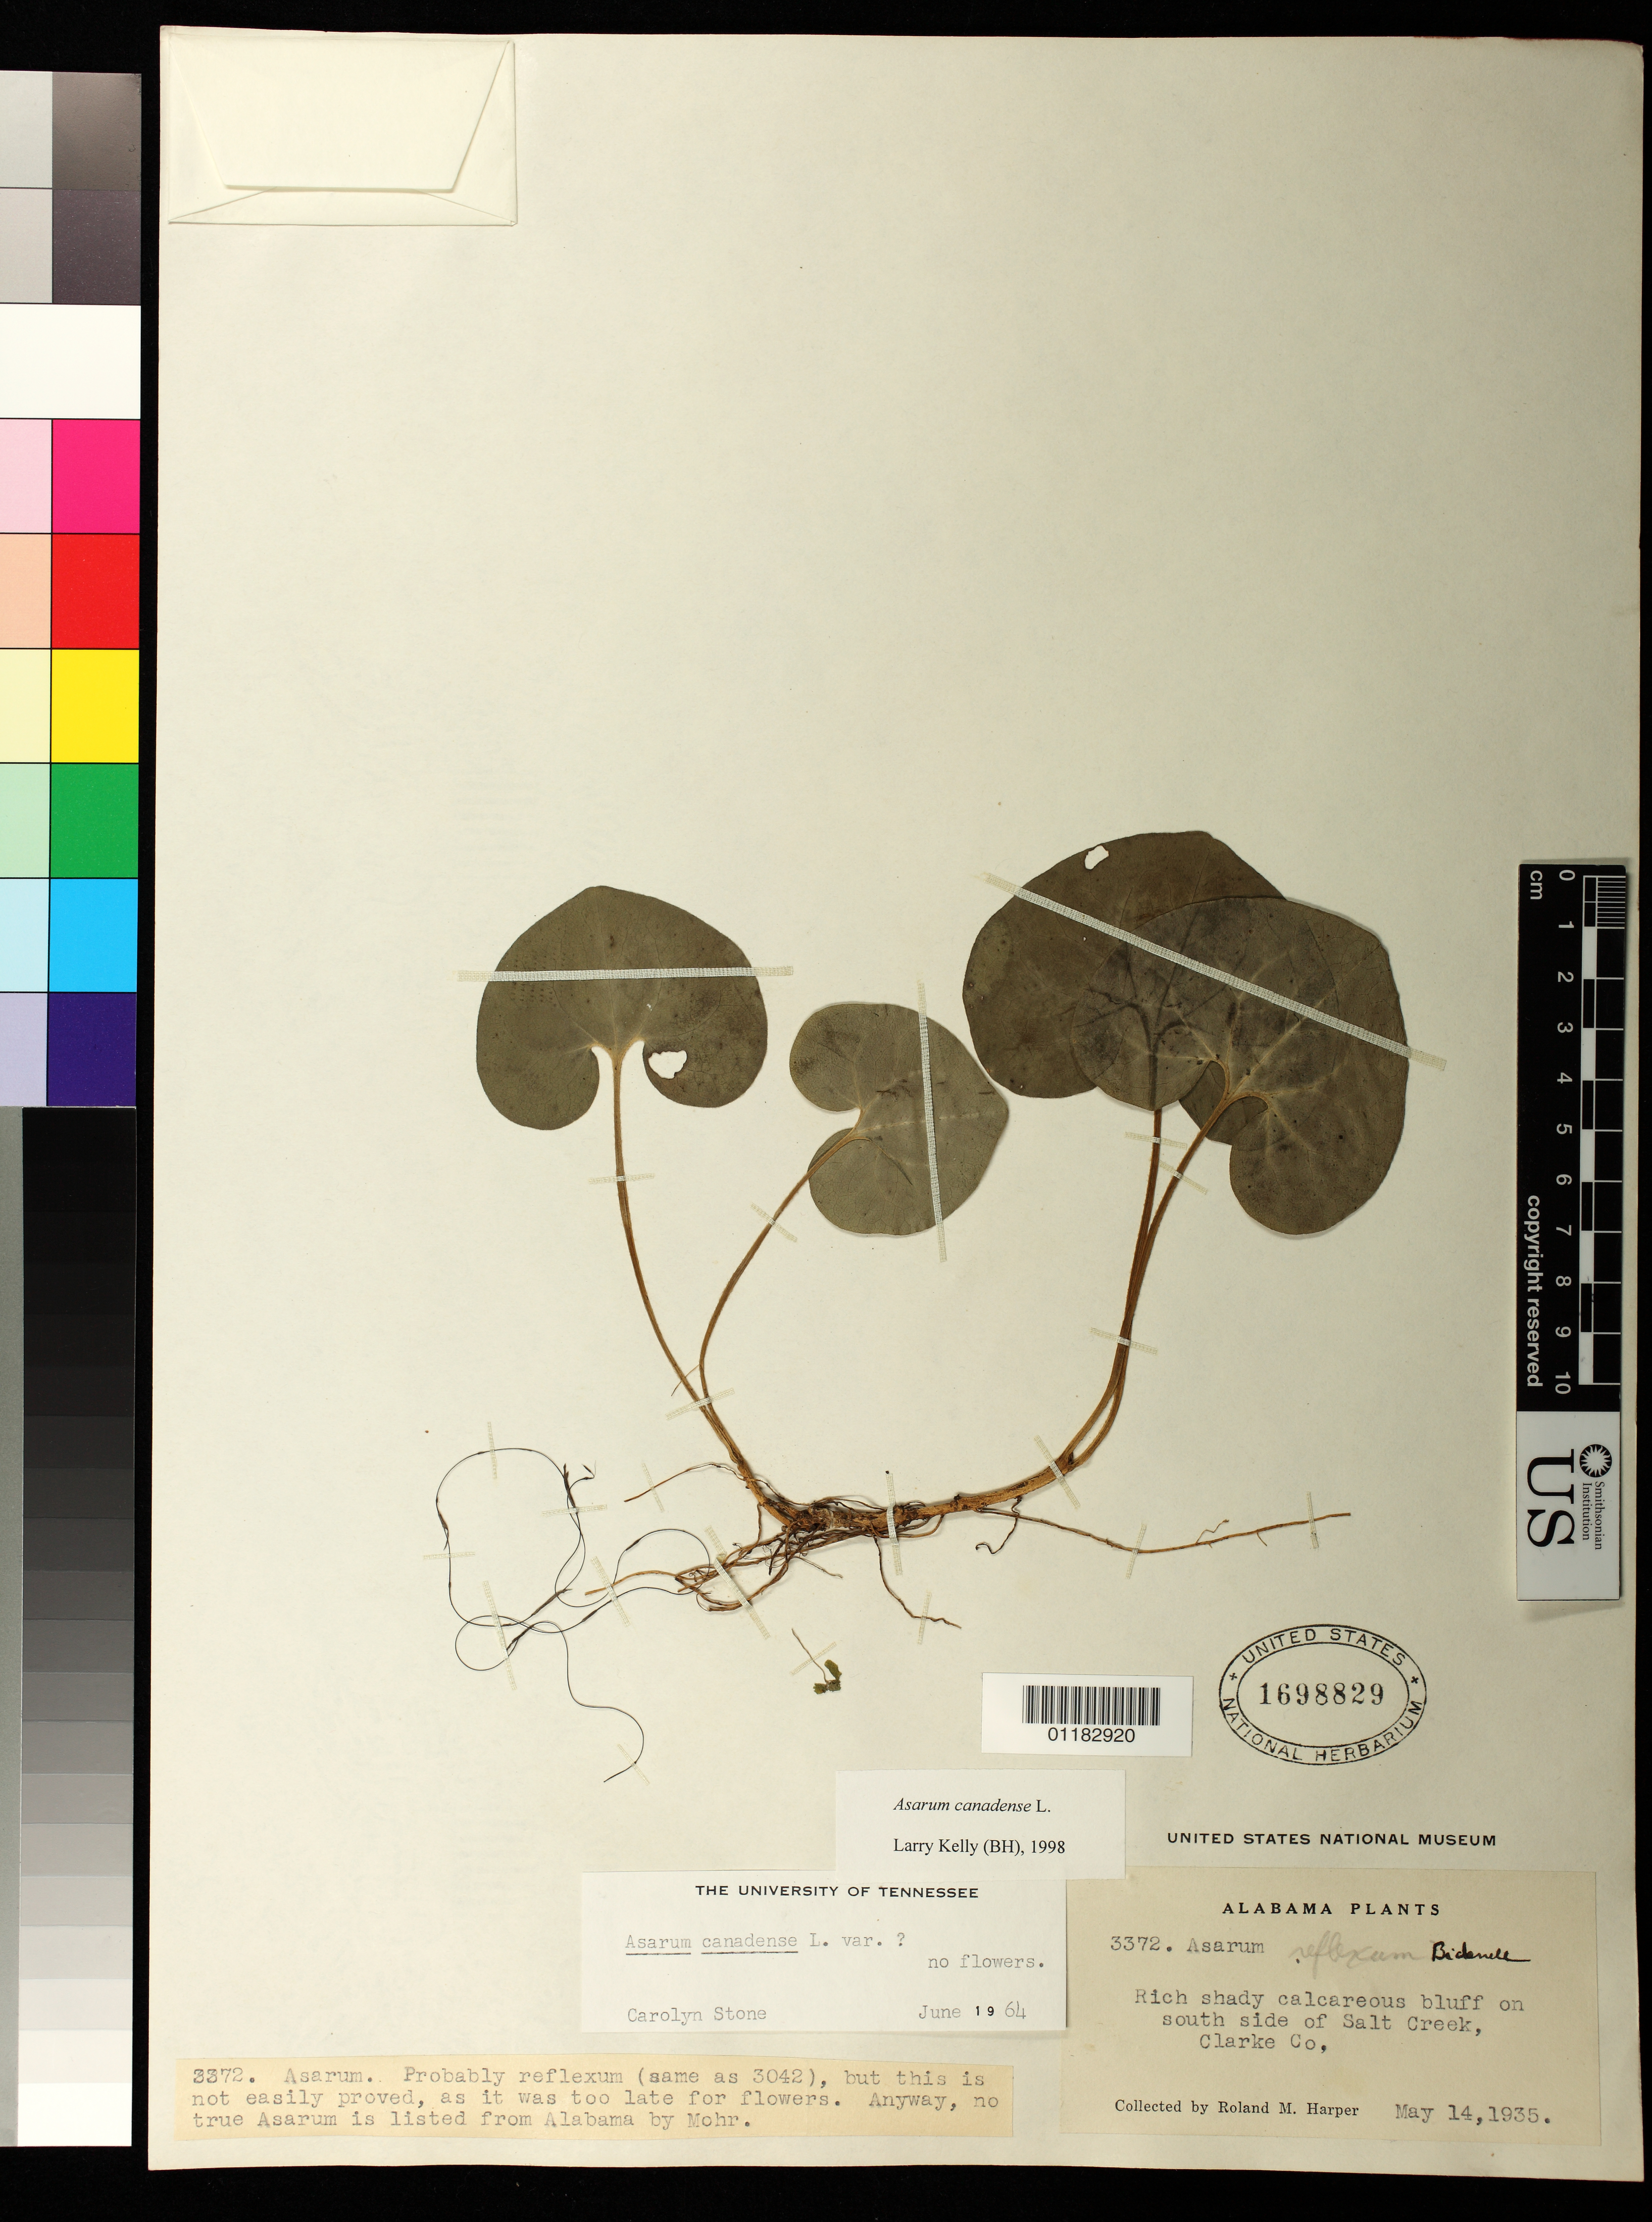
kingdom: Plantae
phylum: Tracheophyta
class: Magnoliopsida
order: Piperales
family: Aristolochiaceae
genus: Asarum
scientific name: Asarum canadense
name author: L.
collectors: R. M. Harper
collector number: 3372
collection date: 1935-05-14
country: United States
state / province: Alabama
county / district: Clarke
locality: Rich shady calcareous bluff on south side of Salt Creek, Clarke County.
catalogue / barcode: US 1698829